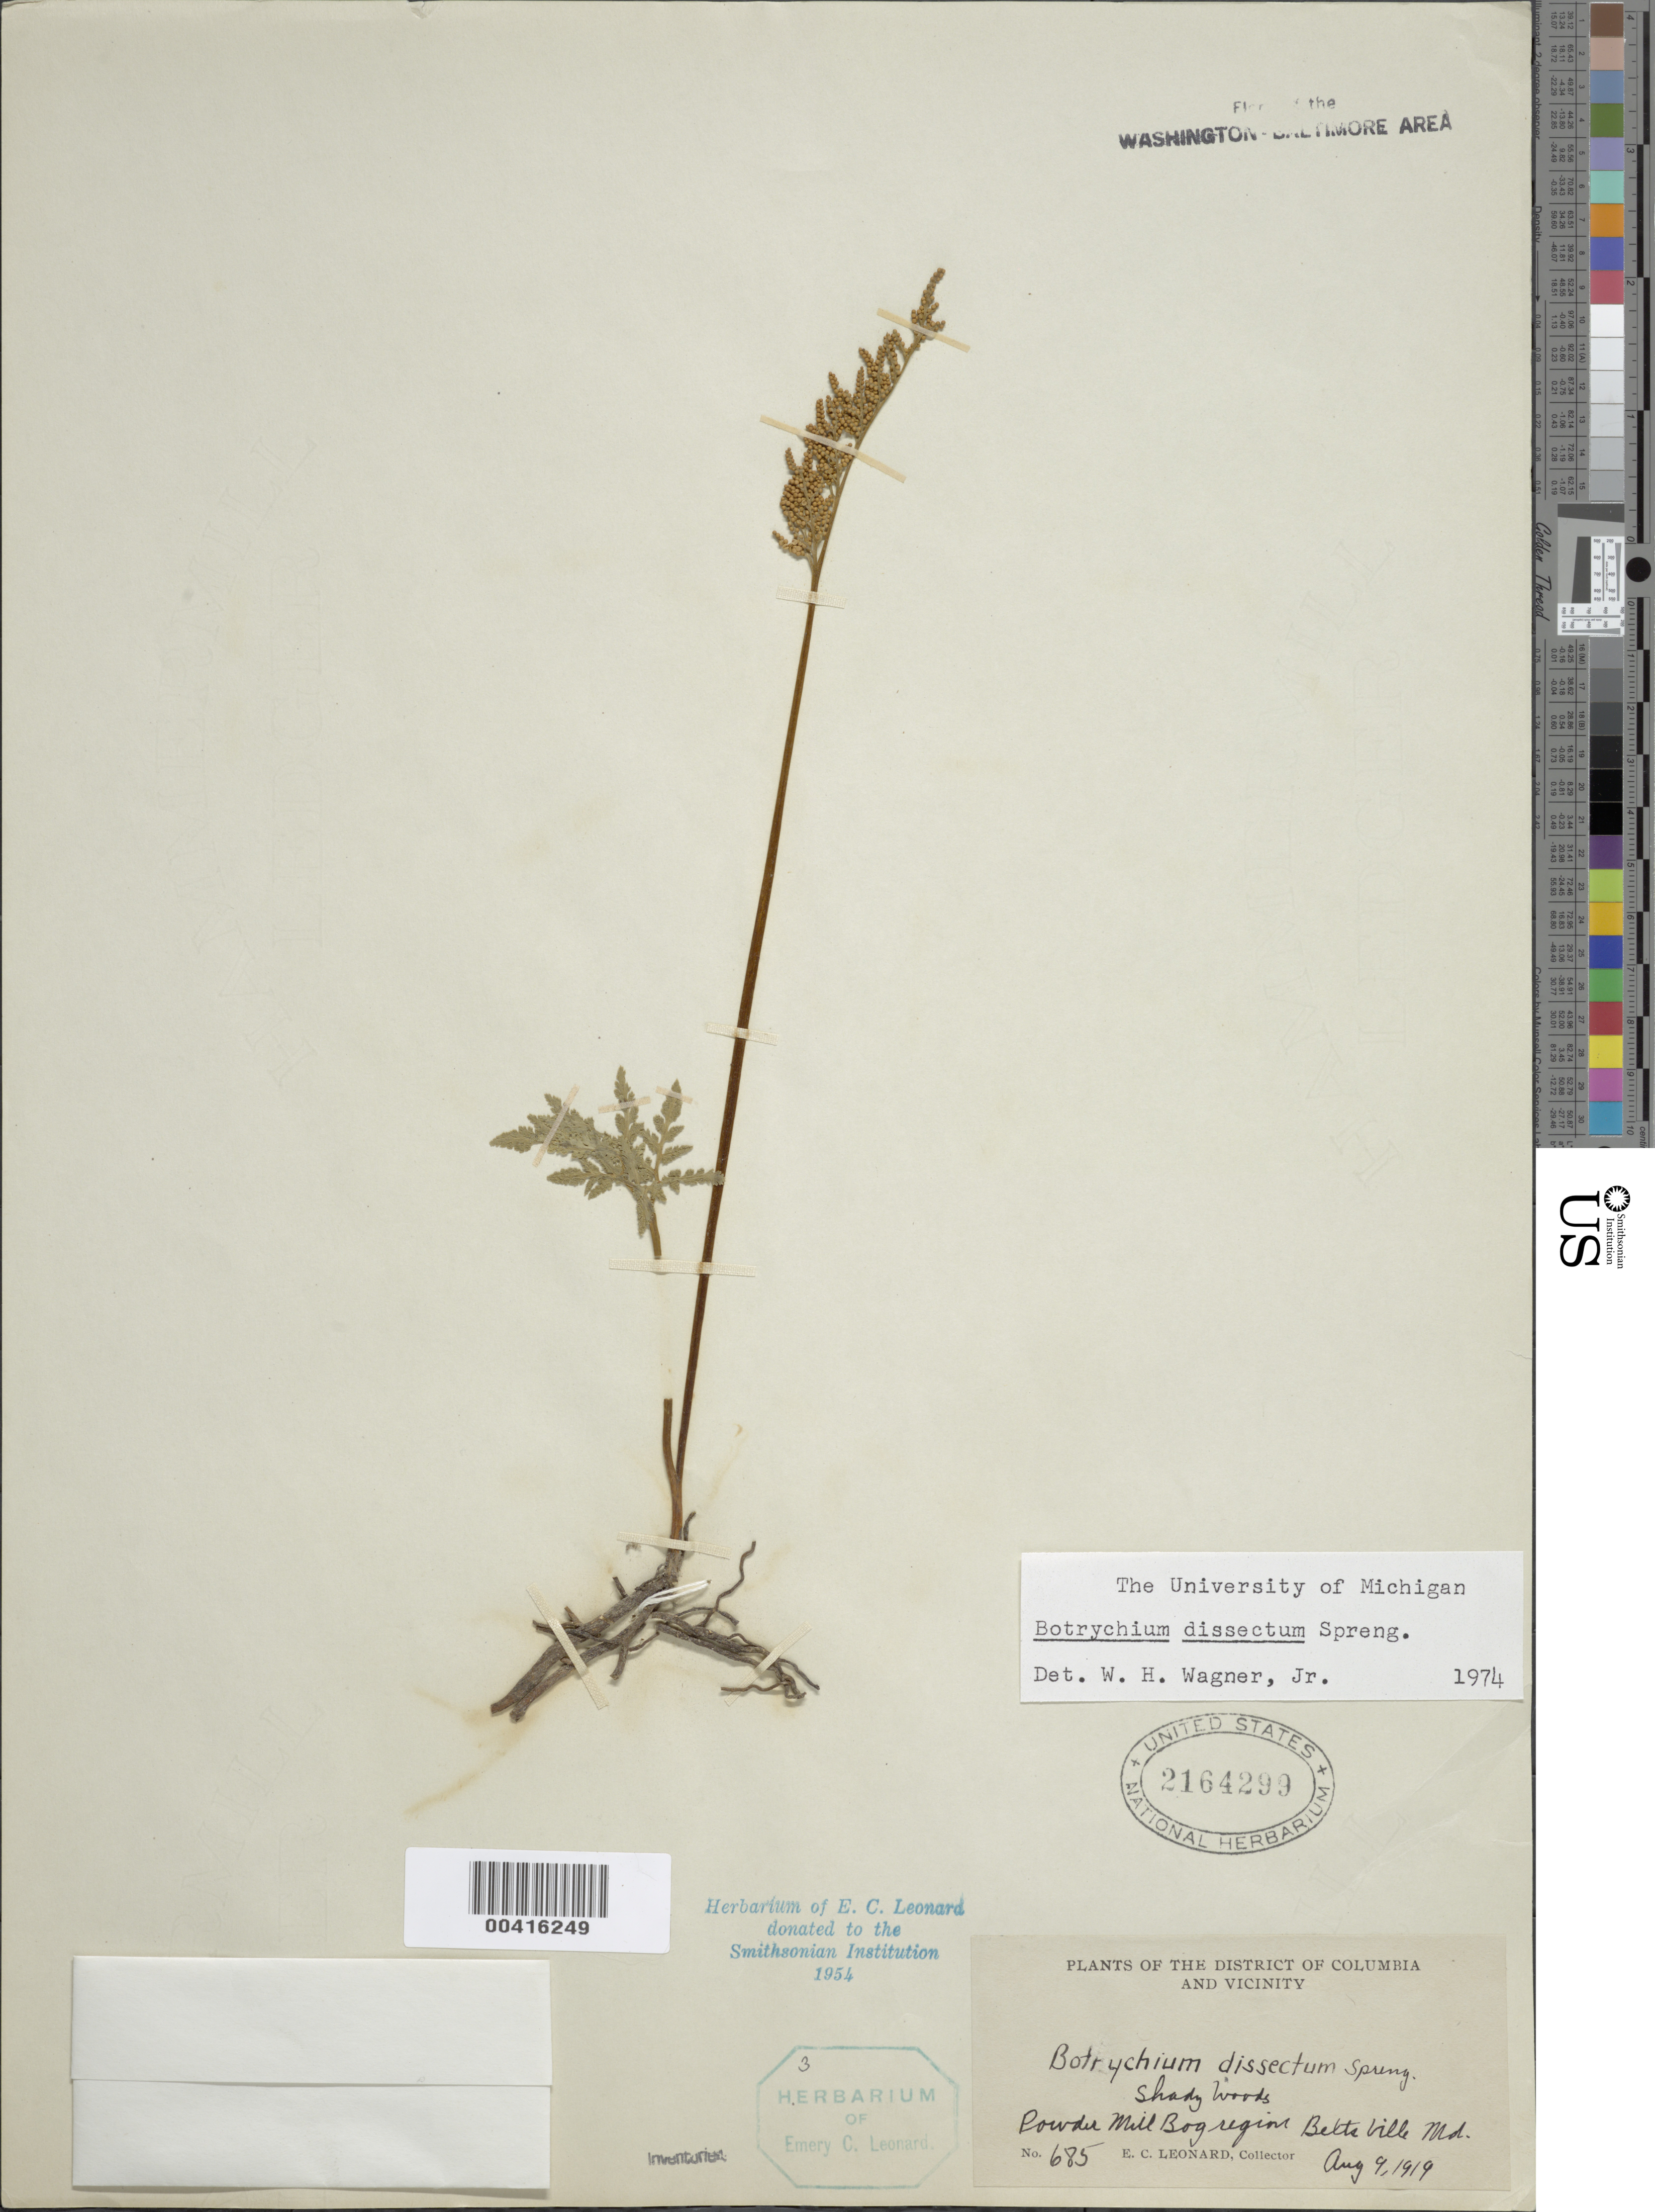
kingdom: Plantae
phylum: Tracheophyta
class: Polypodiopsida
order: Ophioglossales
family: Ophioglossaceae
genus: Botrychium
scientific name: Botrychium dissectum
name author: Spreng.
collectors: E. C. Leonard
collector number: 685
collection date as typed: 09 Aug 1919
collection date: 1919-08-09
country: United States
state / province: Maryland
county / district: Prince George's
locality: Powder Mill Bog Region, Beltsville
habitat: Shady woods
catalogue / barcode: US 2164299